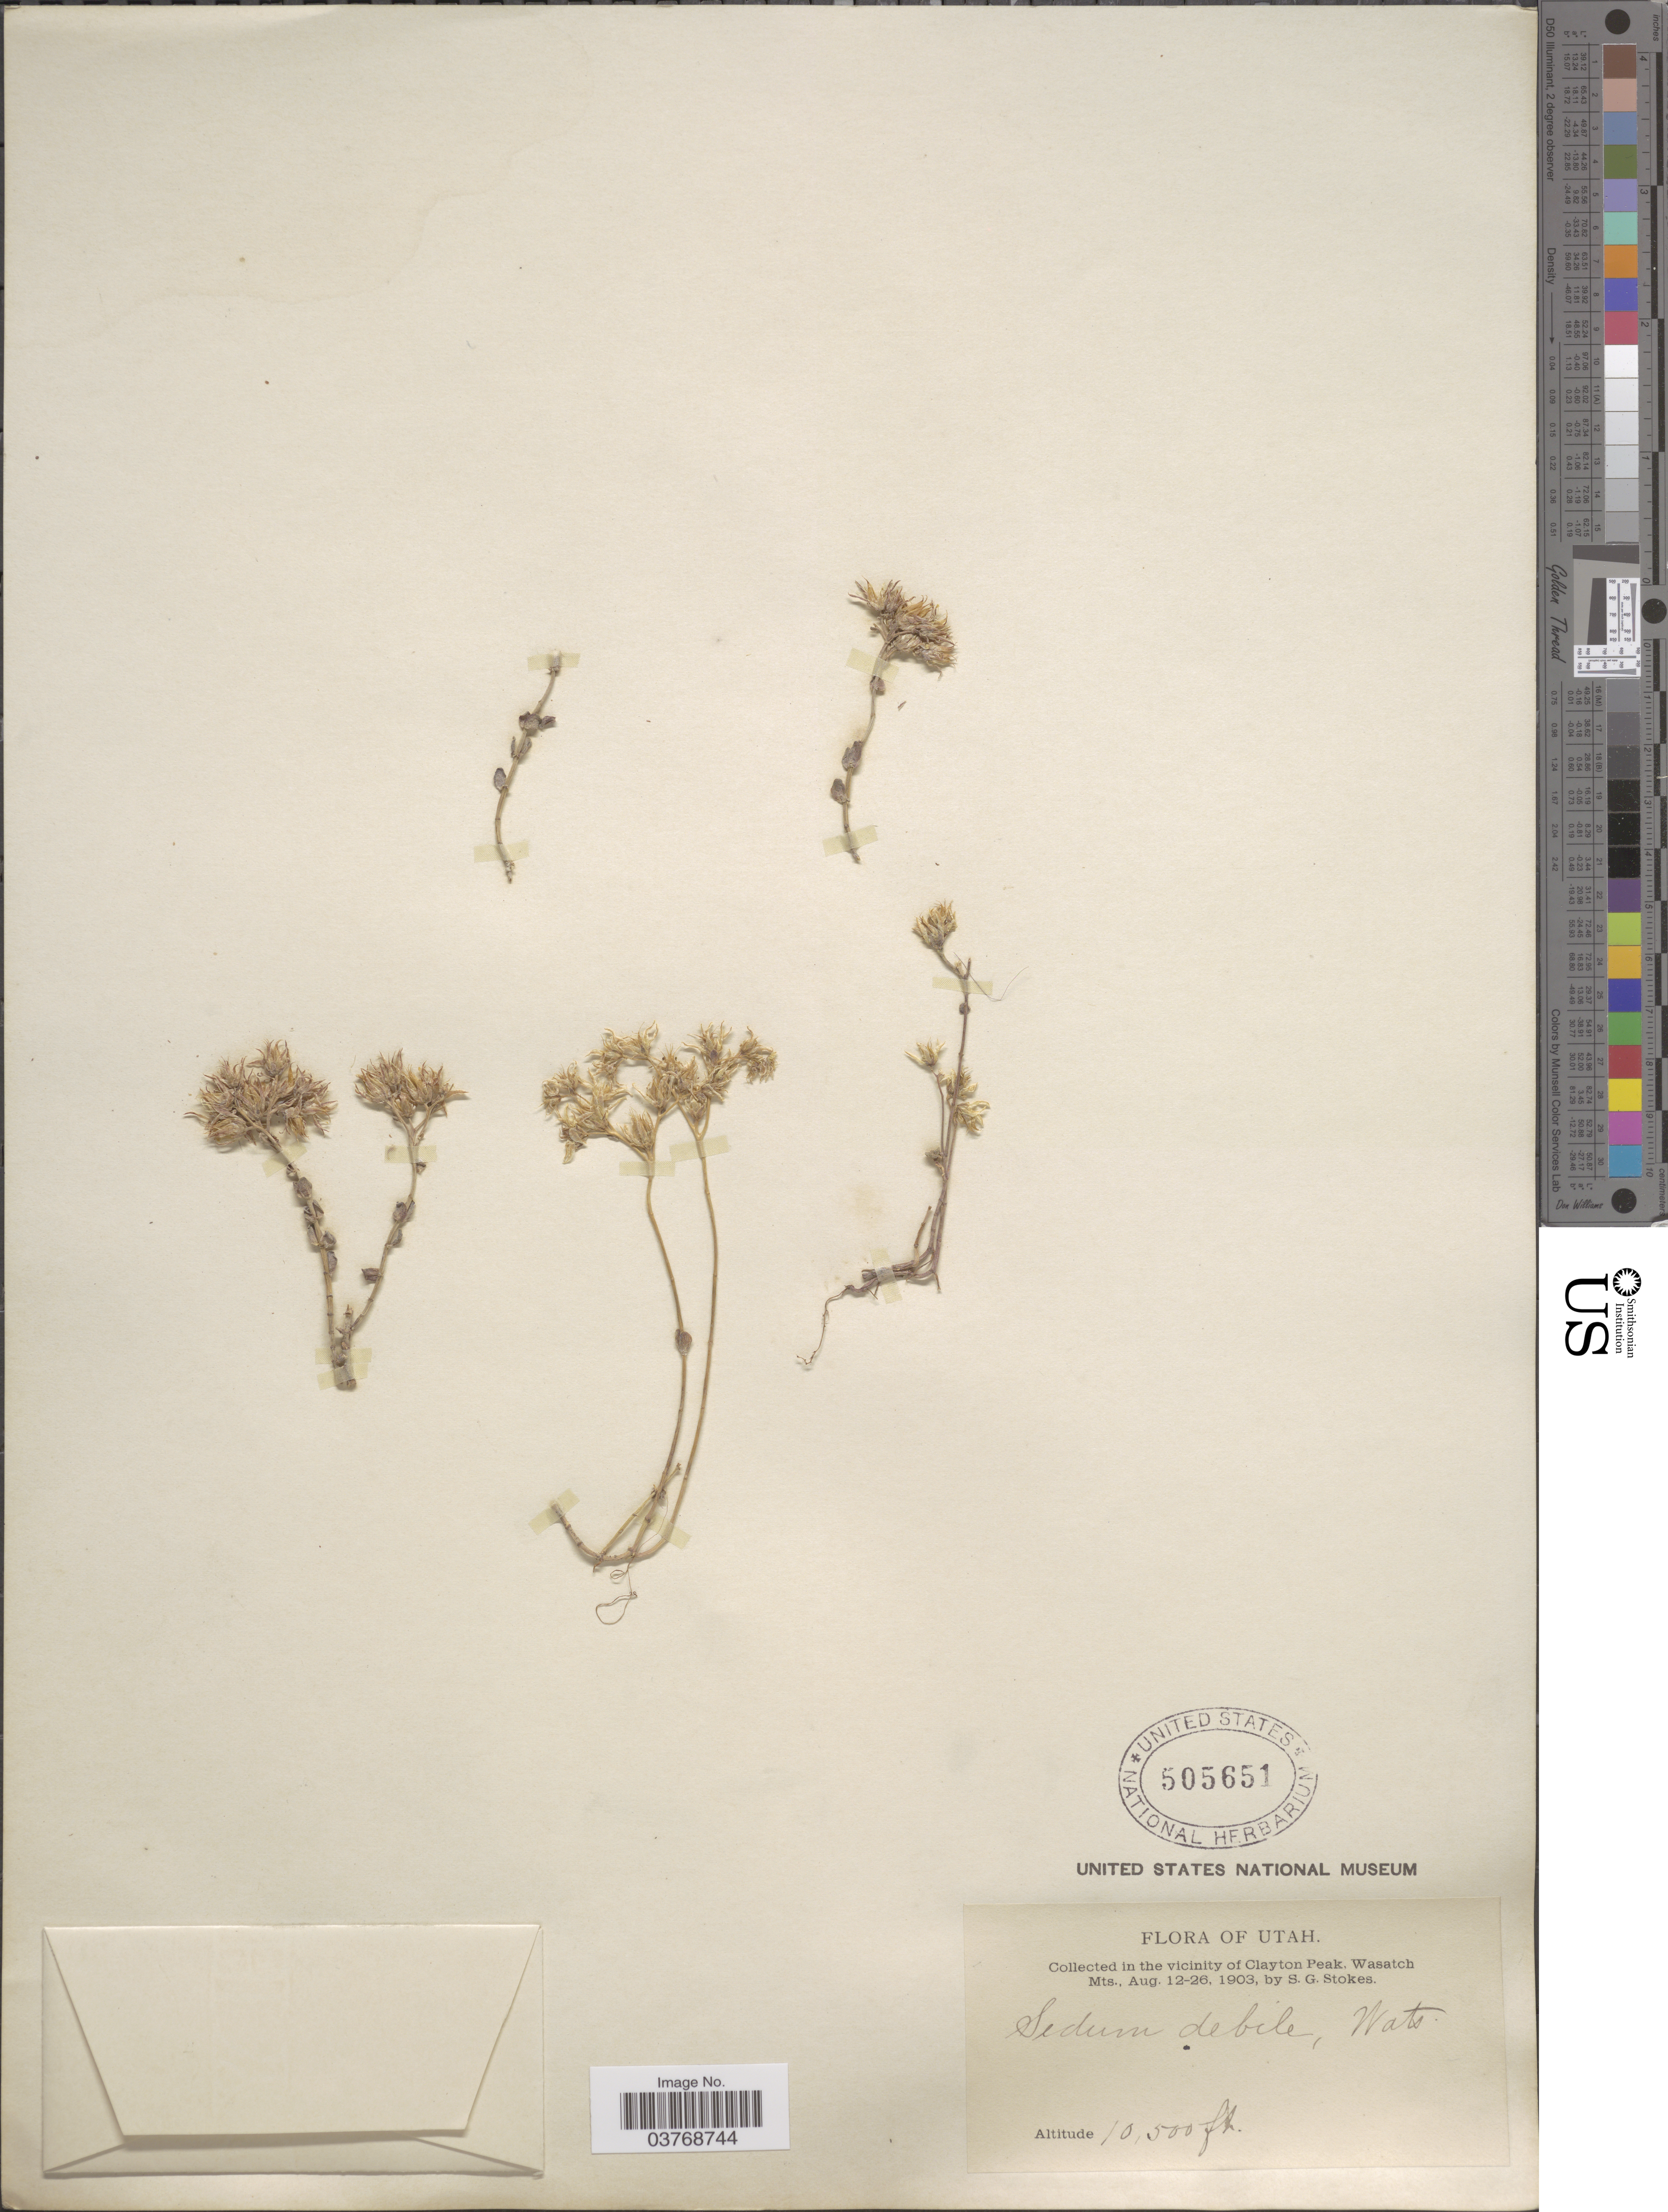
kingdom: Plantae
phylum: Tracheophyta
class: Magnoliopsida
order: Saxifragales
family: Crassulaceae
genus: Sedum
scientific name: Sedum debile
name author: S. Watson in C. King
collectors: S. G. Stokes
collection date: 1903-08-12/1903-08-26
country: United States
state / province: Utah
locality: In the vicinity of Clayton Peak, Wasatch Mts.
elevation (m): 3200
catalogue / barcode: US 505651